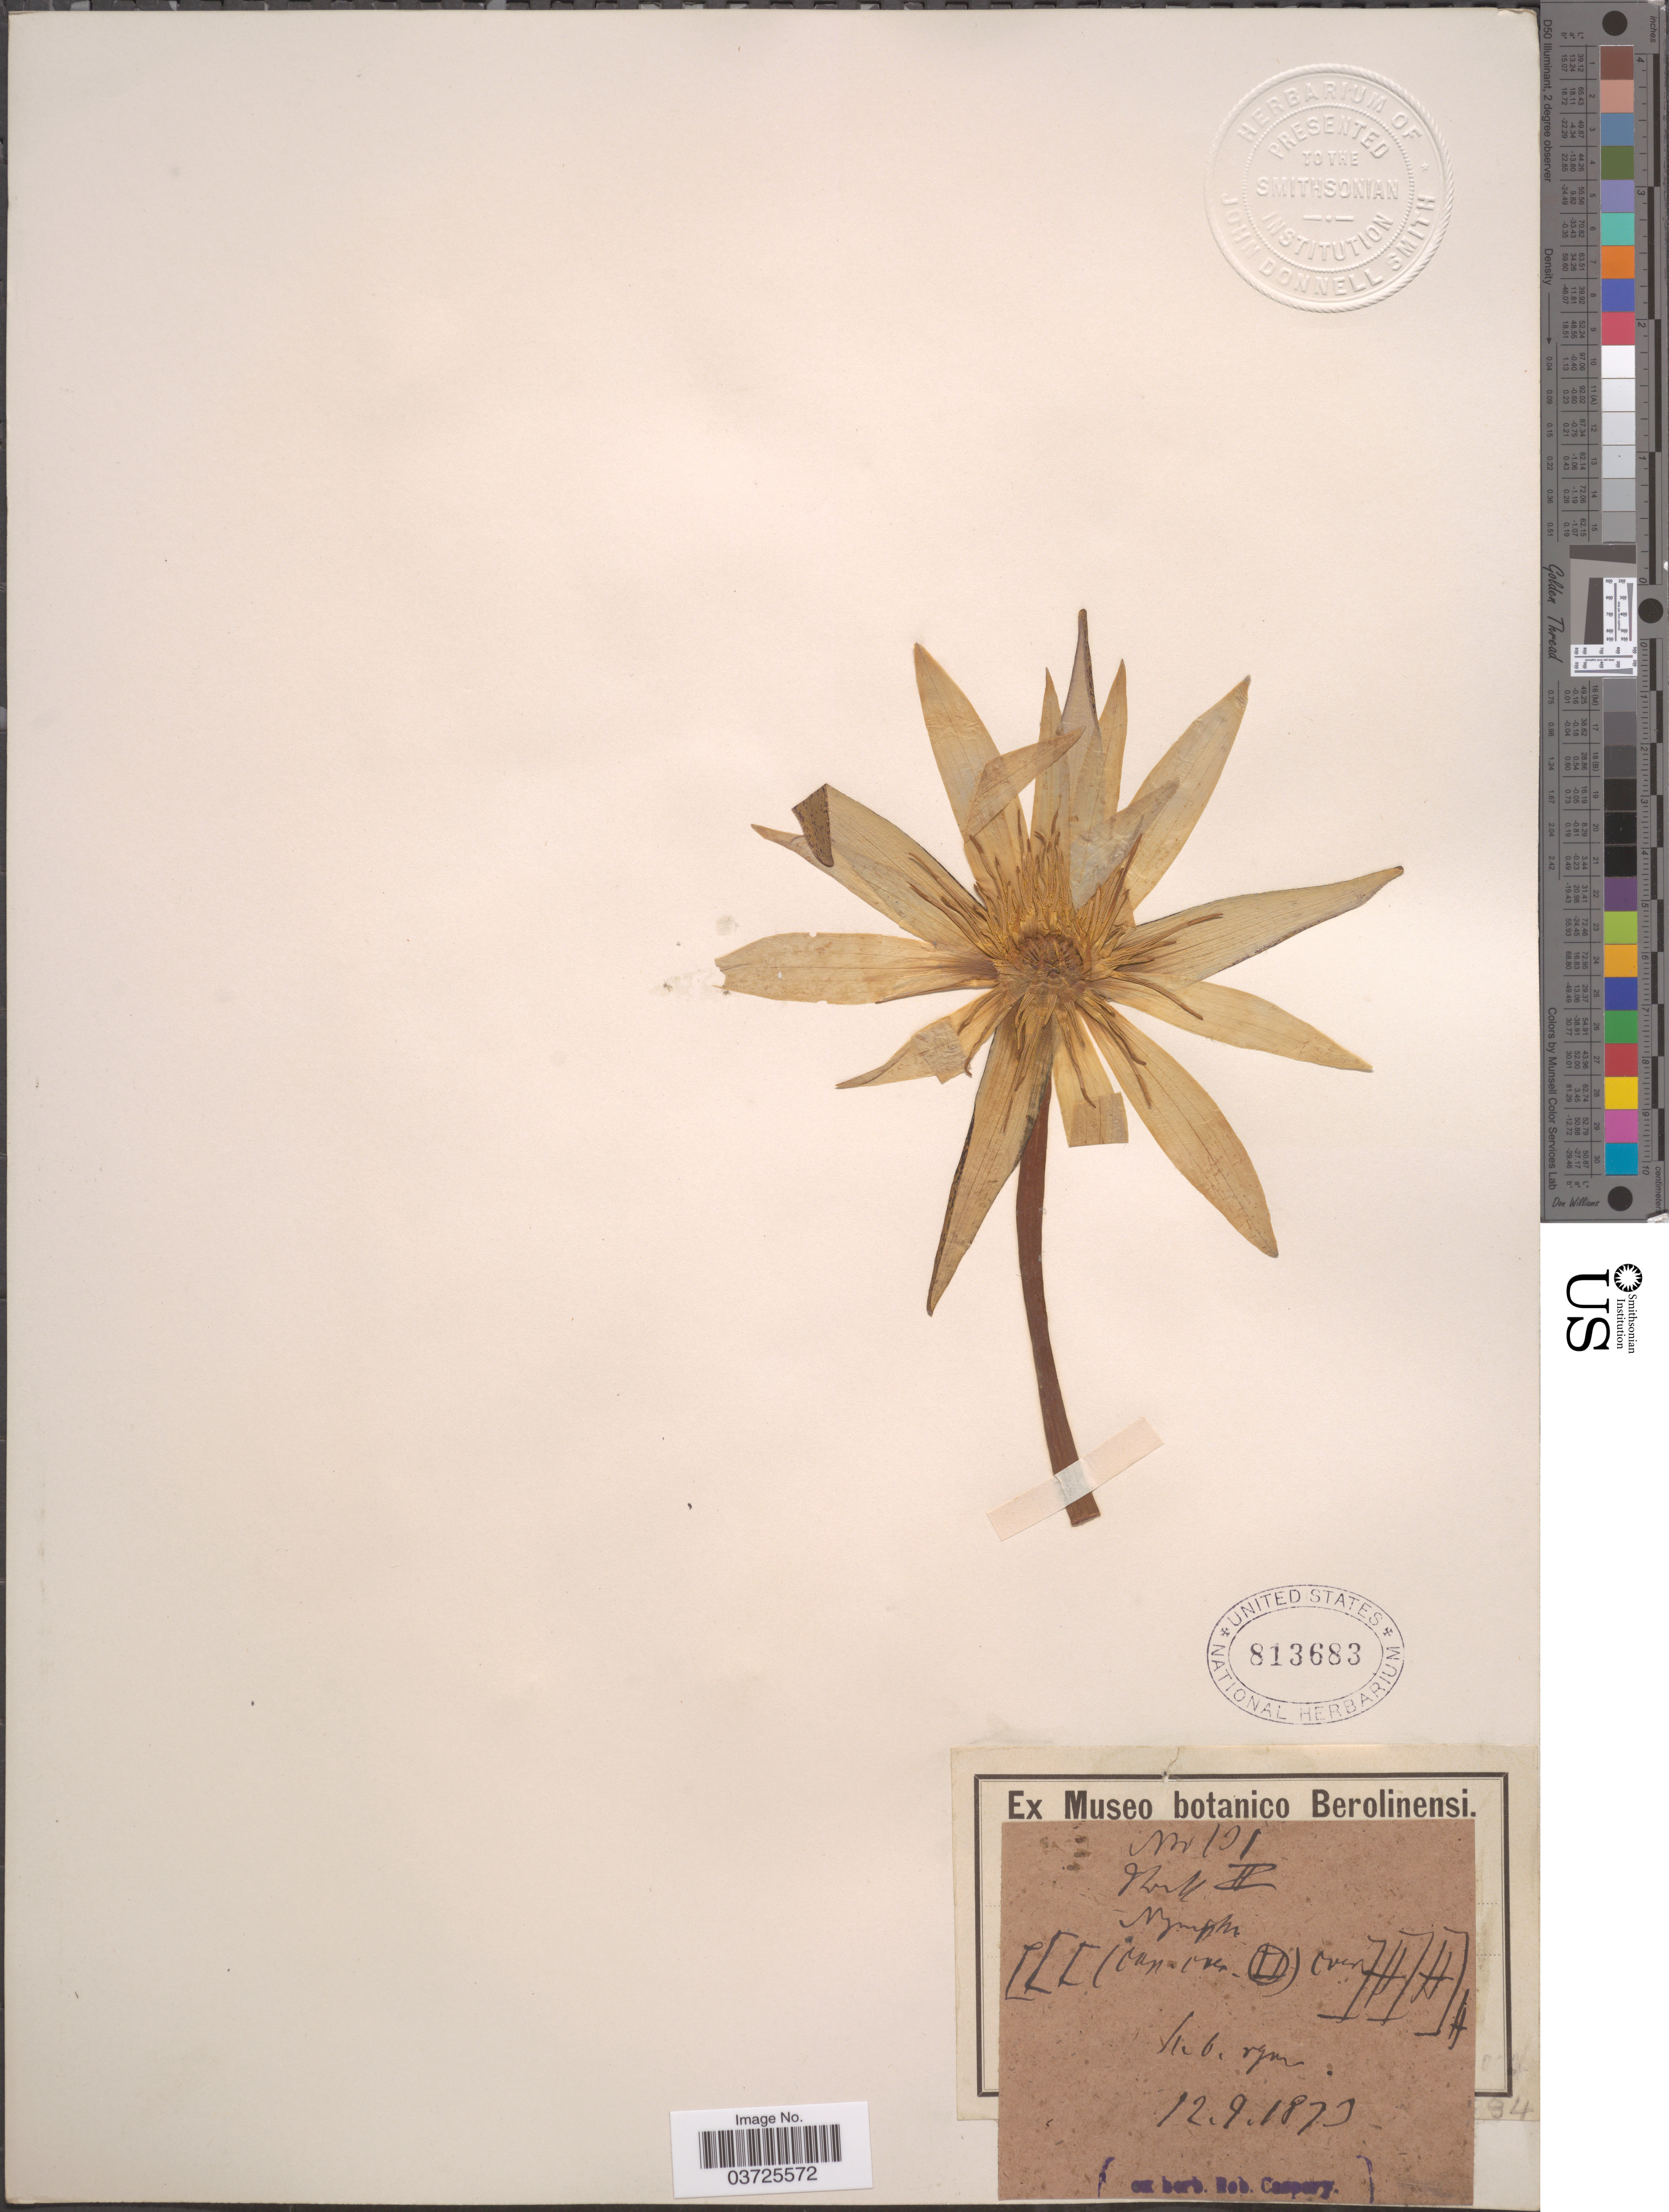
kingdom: Plantae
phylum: Tracheophyta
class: Magnoliopsida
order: Nymphaeales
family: Nymphaeaceae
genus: Nymphaea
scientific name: Nymphaea caerulea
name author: Savigny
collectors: ex herb. Rob. Caspary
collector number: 131?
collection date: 1873-09-12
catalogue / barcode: US 813683